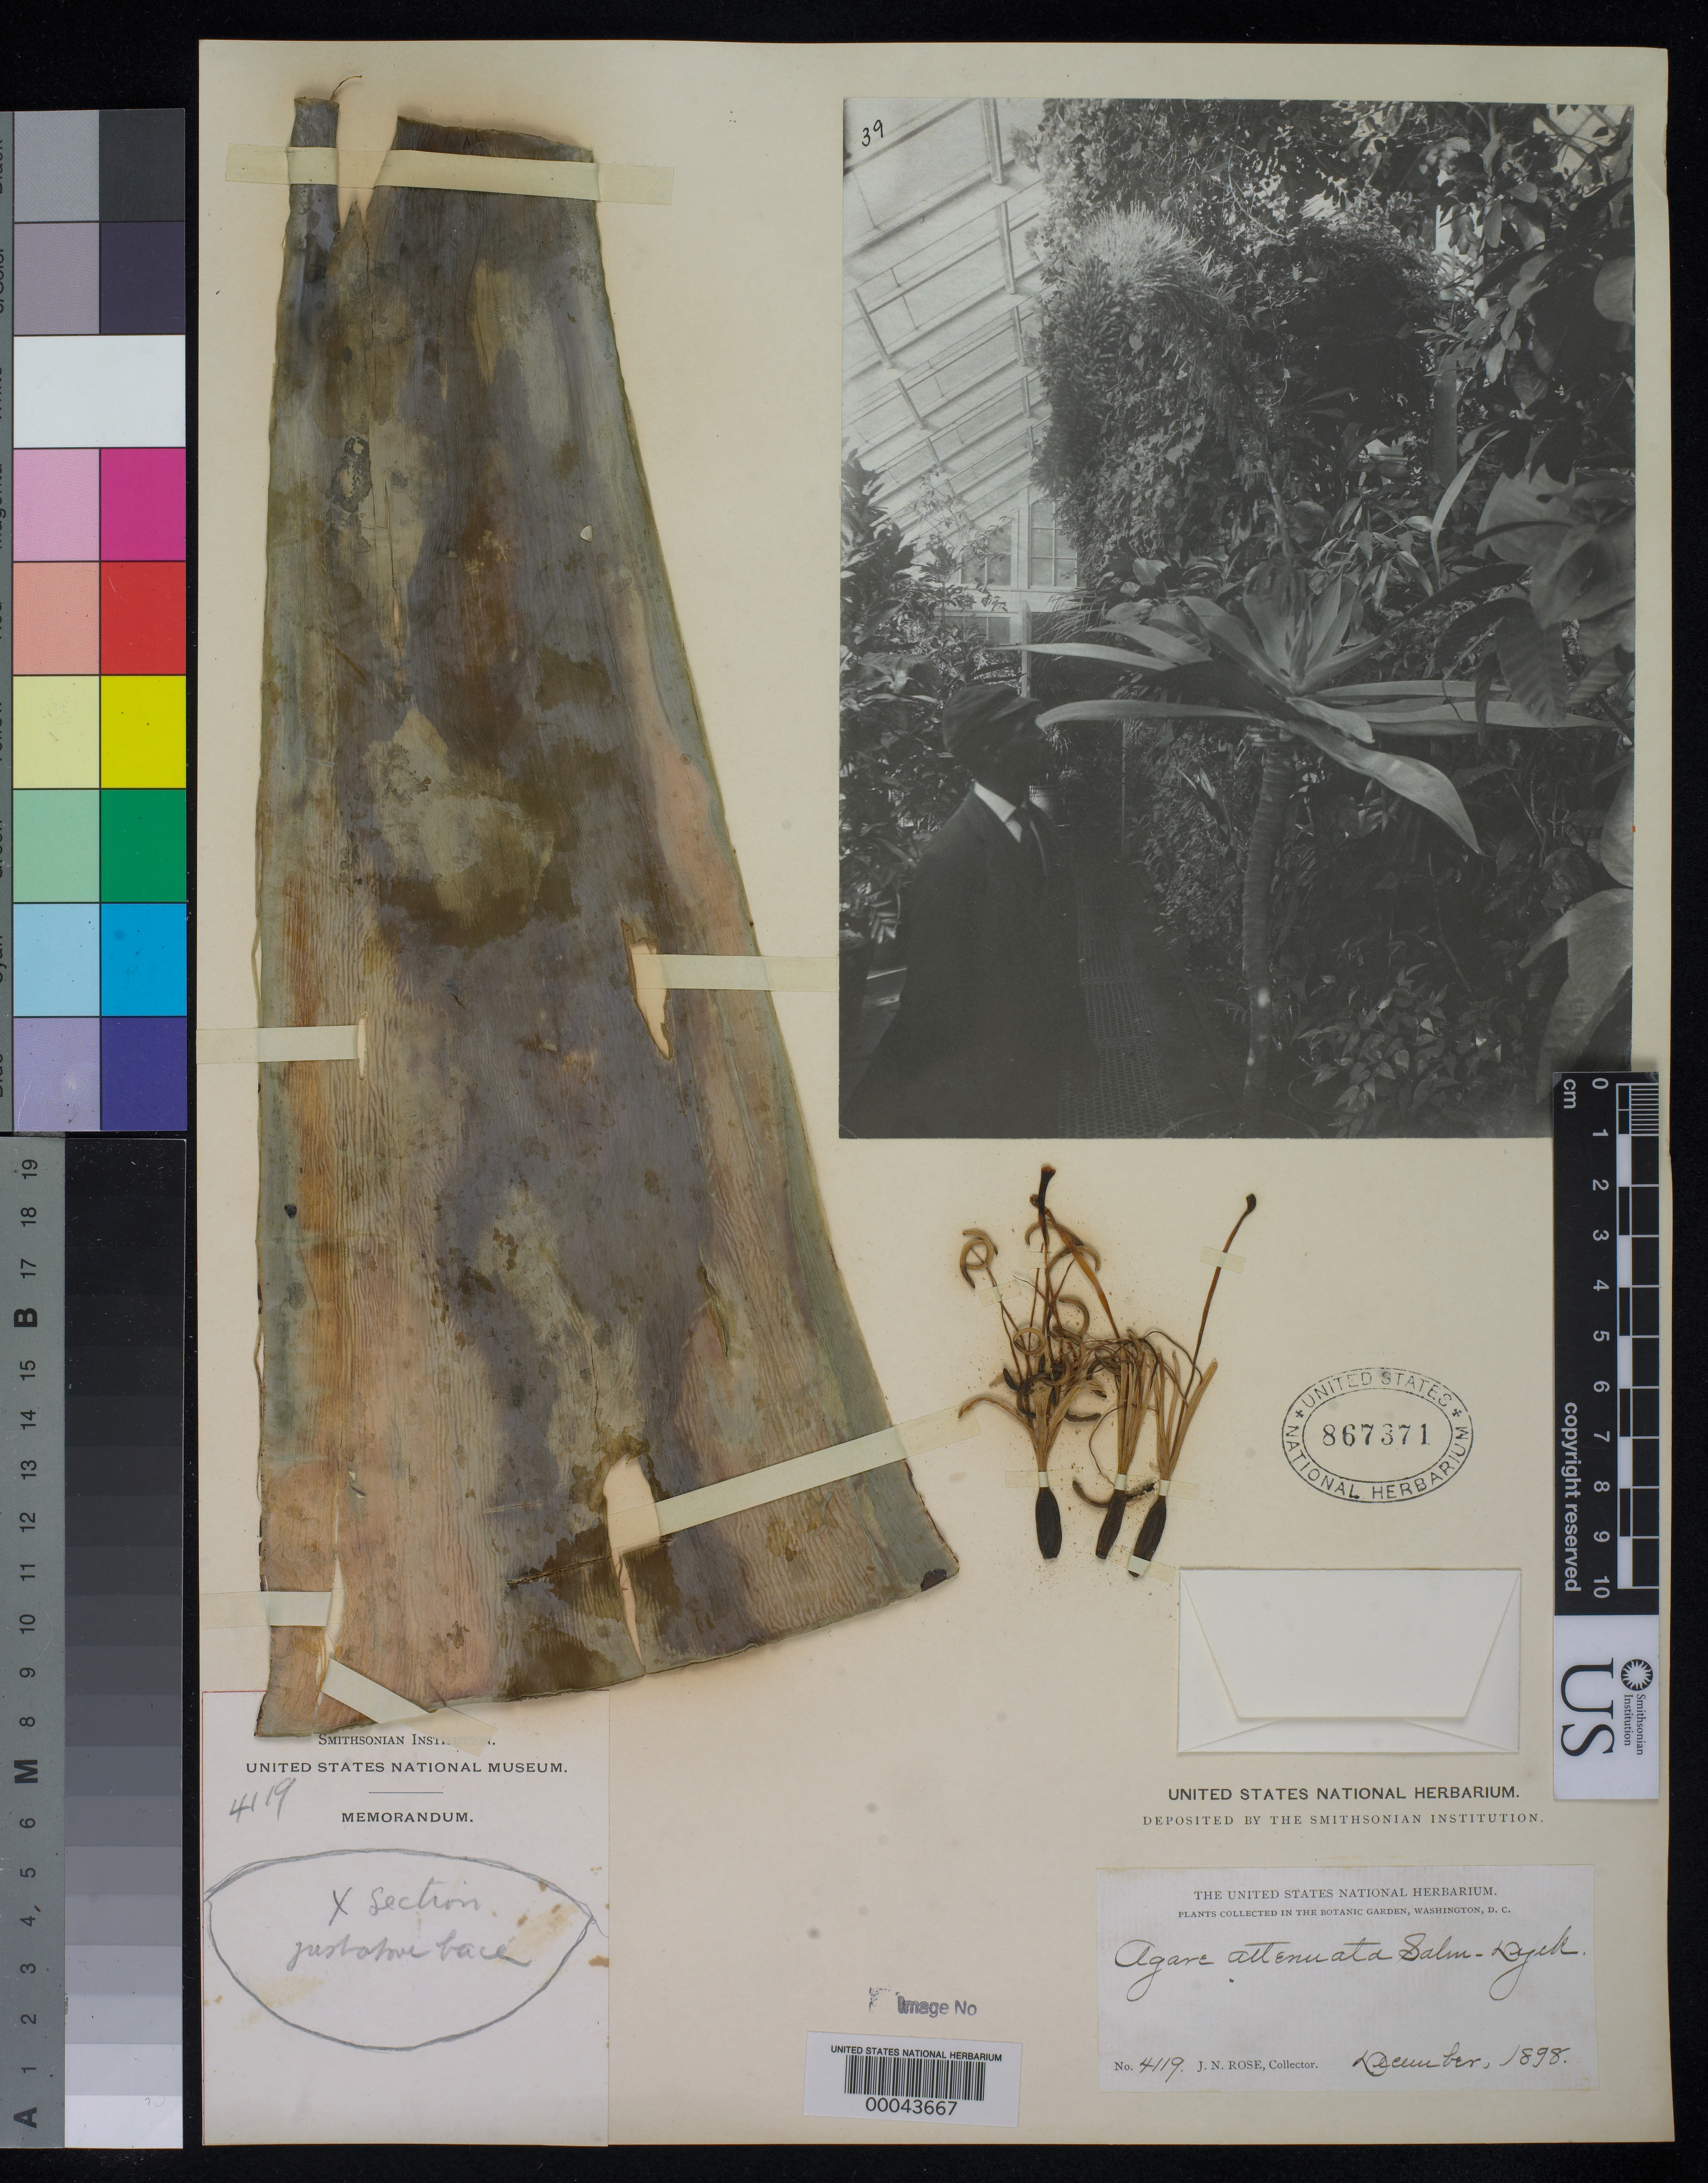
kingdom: Plantae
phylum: Tracheophyta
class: Liliopsida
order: Asparagales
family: Asparagaceae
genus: Agave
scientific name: Agave attenuata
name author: Salm-Dyck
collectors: J. N. Rose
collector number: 4119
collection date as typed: Dec 1898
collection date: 1898-12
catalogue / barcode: US 867371